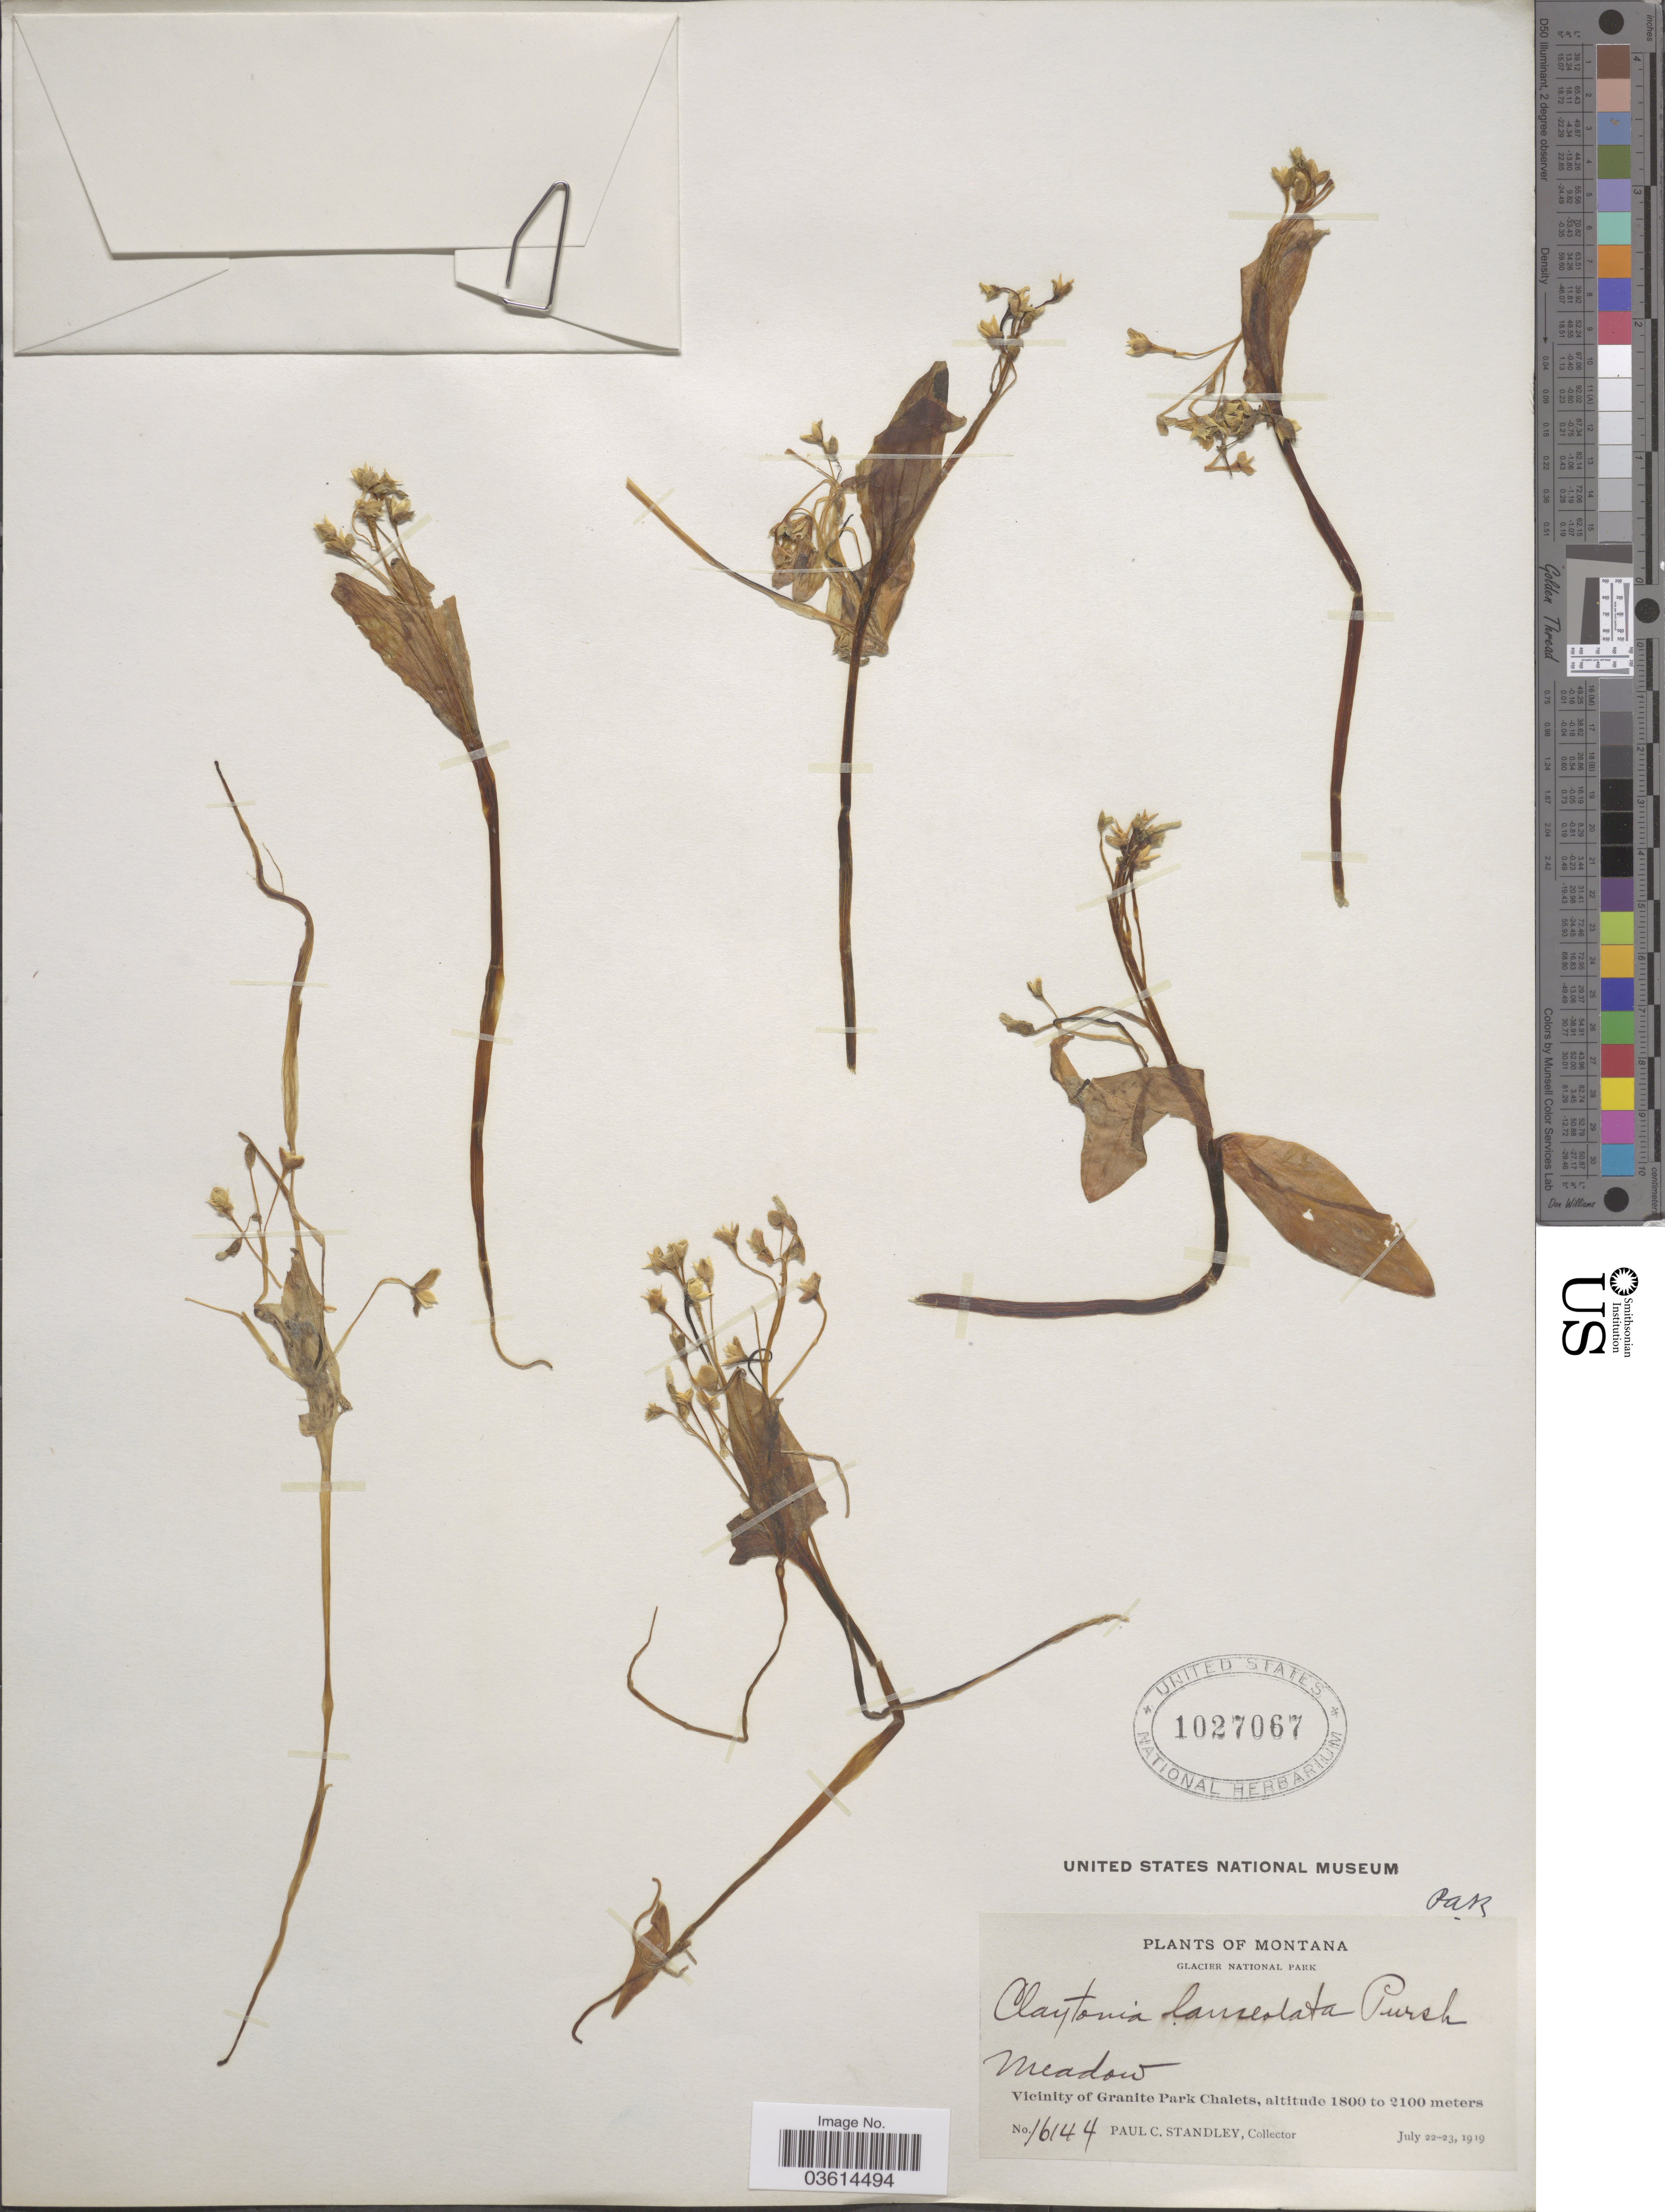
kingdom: Plantae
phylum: Tracheophyta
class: Magnoliopsida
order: Caryophyllales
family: Montiaceae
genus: Claytonia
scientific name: Claytonia lanceolata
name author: Pursh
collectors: P. C. Standley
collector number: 16144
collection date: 1919-07-22/1919-07-23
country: United States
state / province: Montana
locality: Glacier National Park. Vicinity of Granite Park Chalets.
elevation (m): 1800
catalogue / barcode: US 1027067